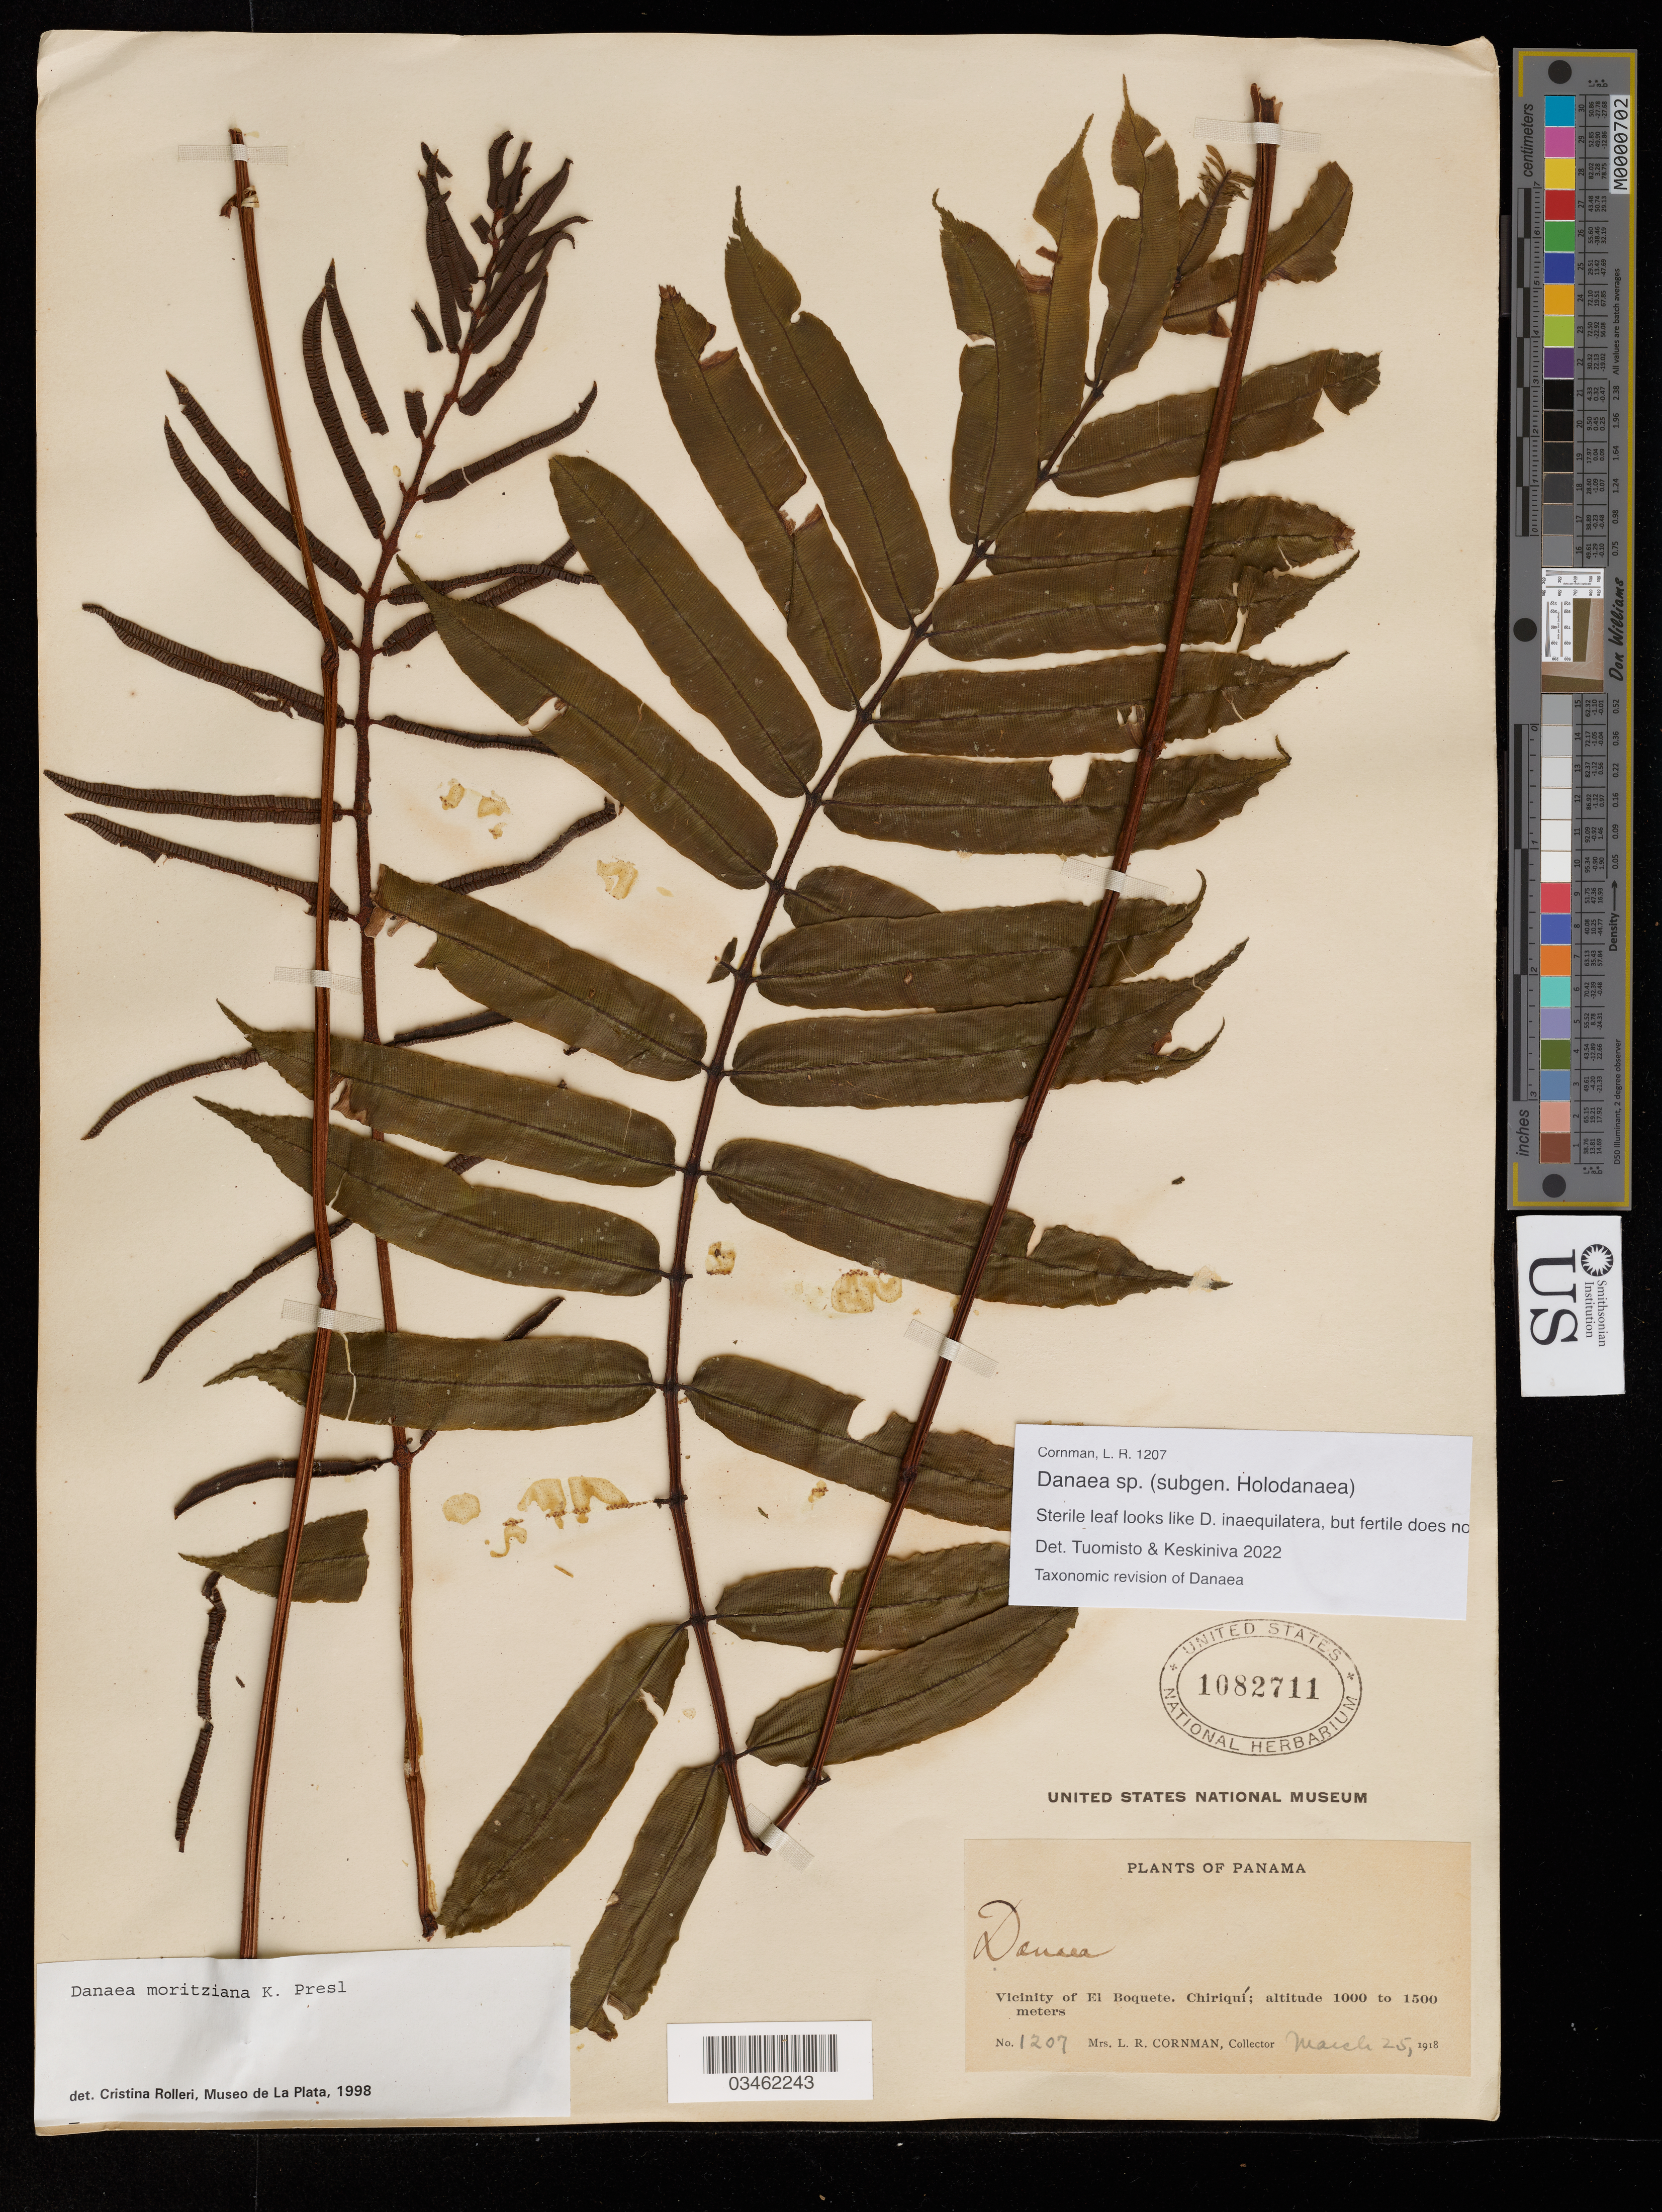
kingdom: Plantae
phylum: Tracheophyta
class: Polypodiopsida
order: Marattiales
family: Marattiaceae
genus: Danaea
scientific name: Danaea sp.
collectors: L. Cornman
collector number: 1207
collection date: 1918-03-25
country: Panama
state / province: Chiriqui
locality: Vicinity of El Boquete.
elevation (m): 1000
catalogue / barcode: US 1082711